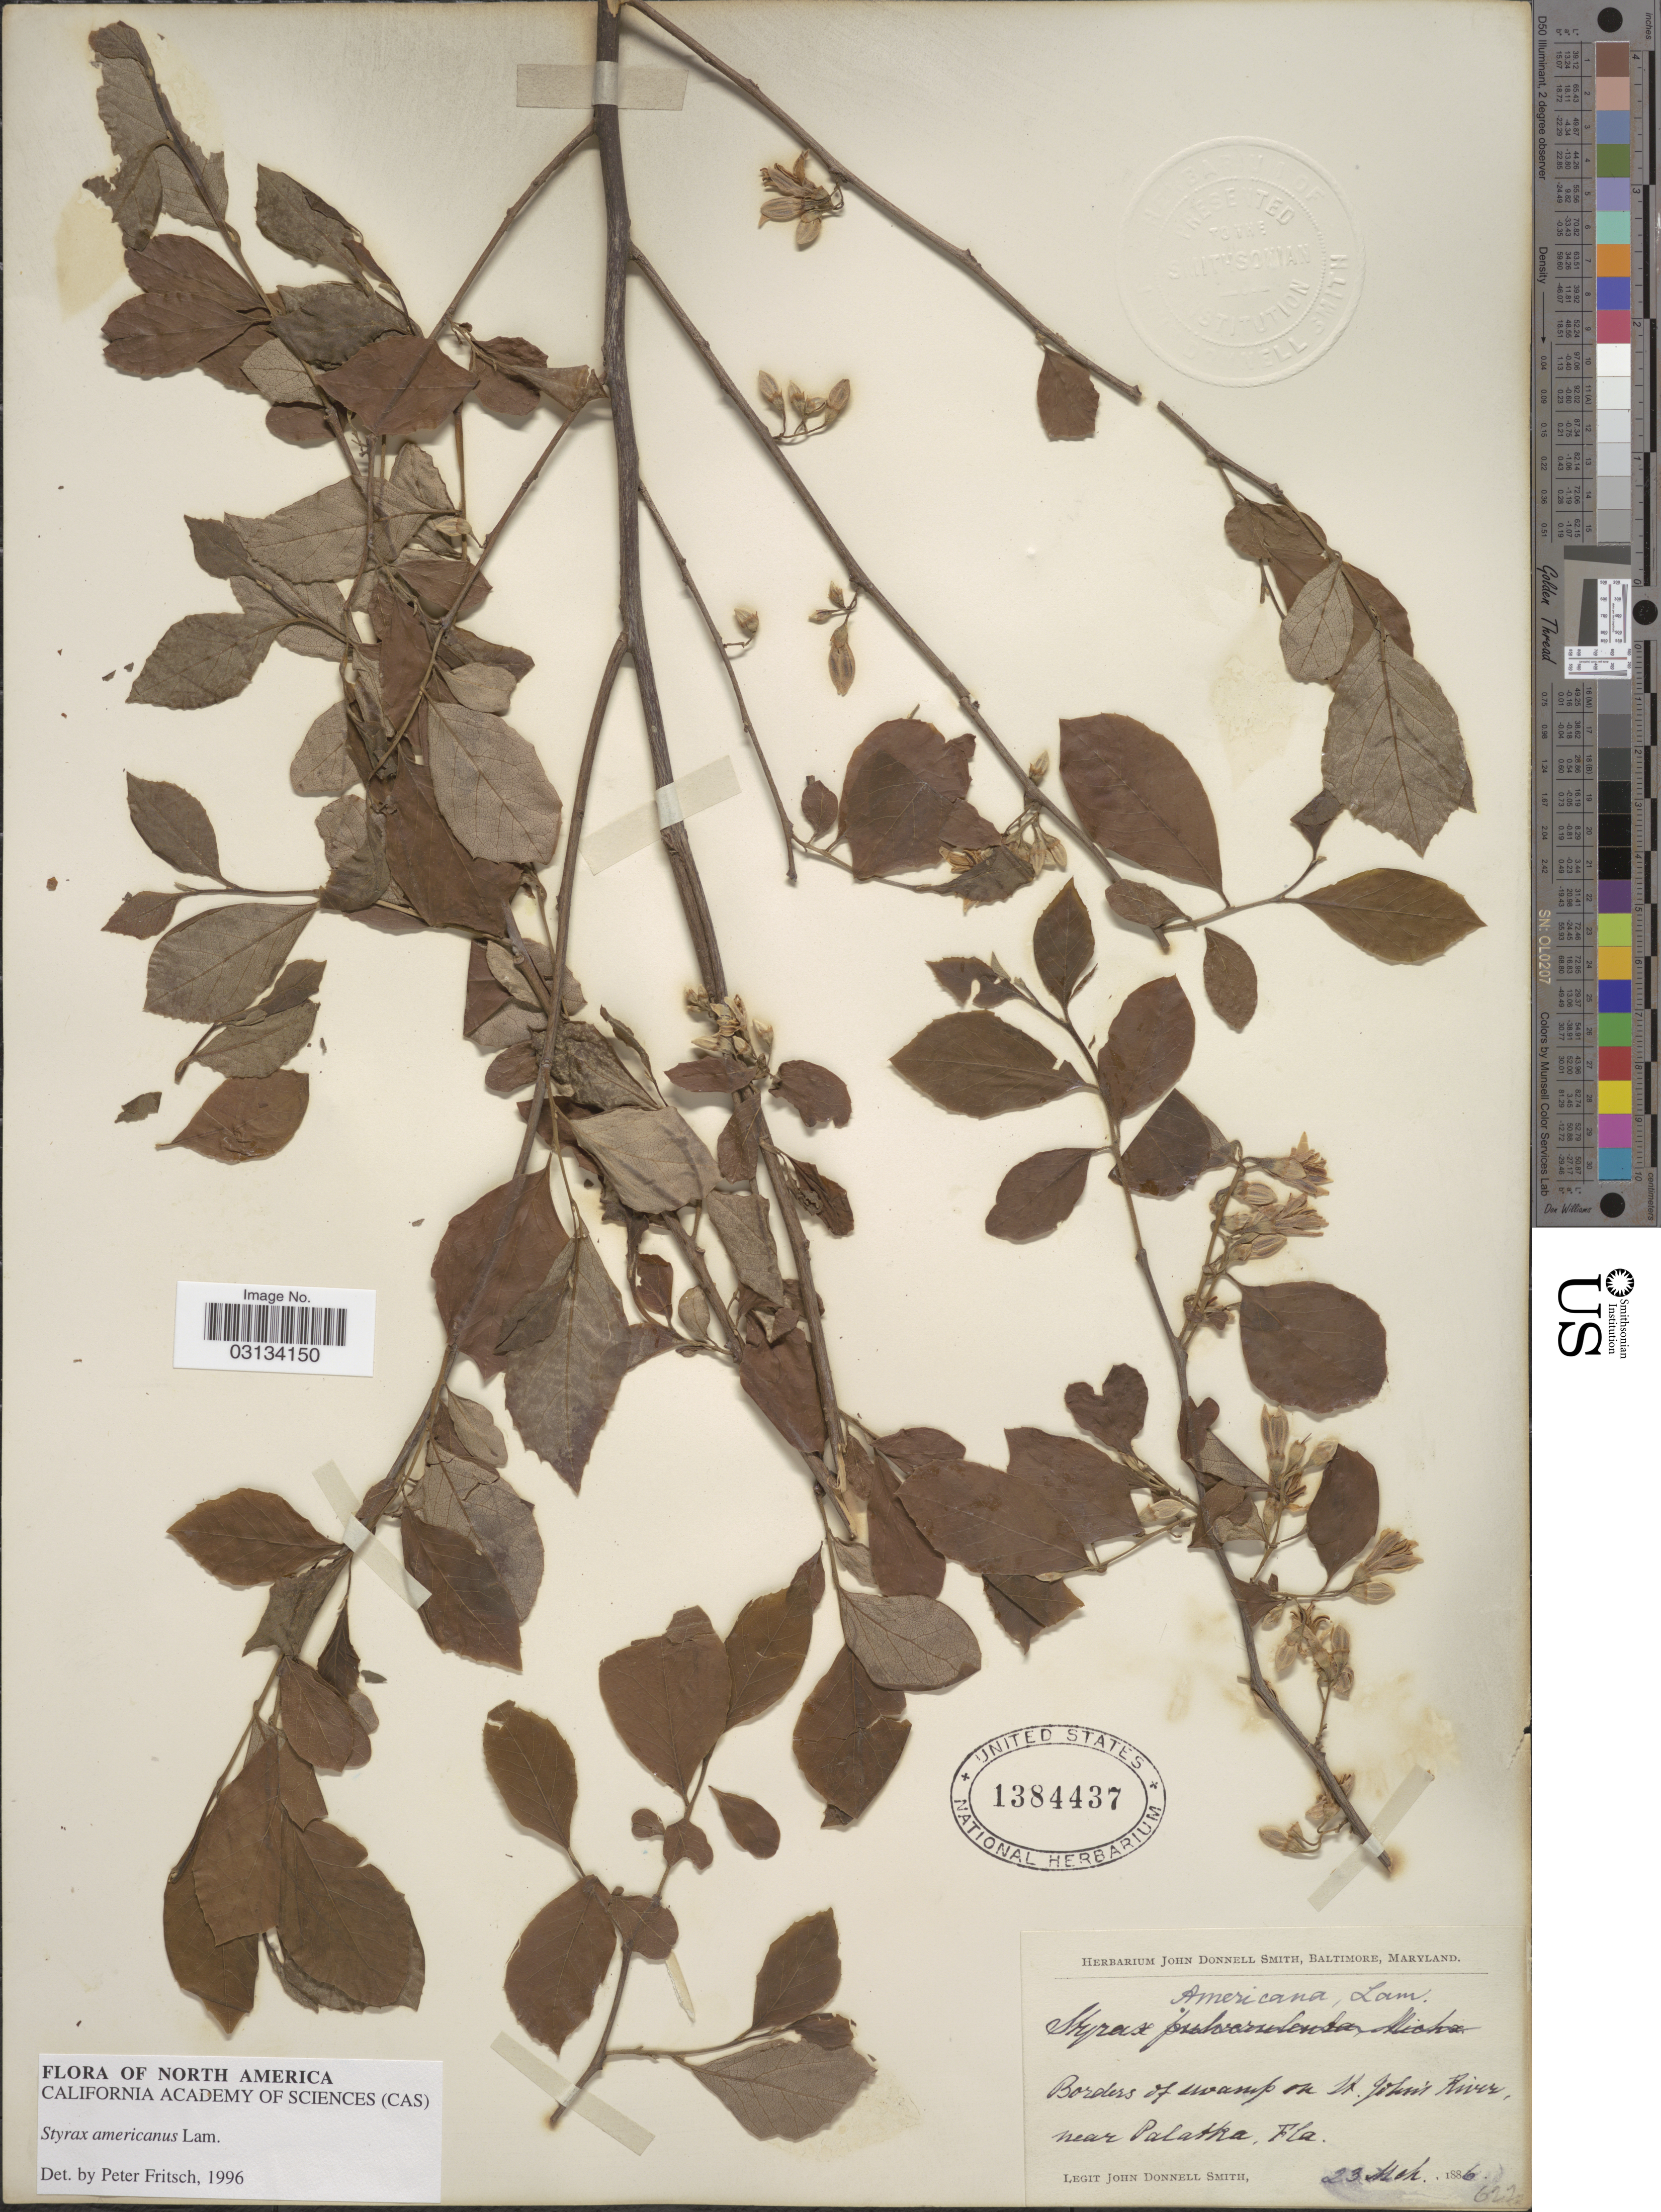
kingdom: Plantae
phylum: Tracheophyta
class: Magnoliopsida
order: Ericales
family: Styracaceae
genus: Styrax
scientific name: Styrax americanus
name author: Lam.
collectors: J. Donnell Smith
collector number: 622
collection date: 1886-03-23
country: United States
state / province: Florida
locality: Borders of swamp on St. John's River, near Palatka, Fla.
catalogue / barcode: US 1384437